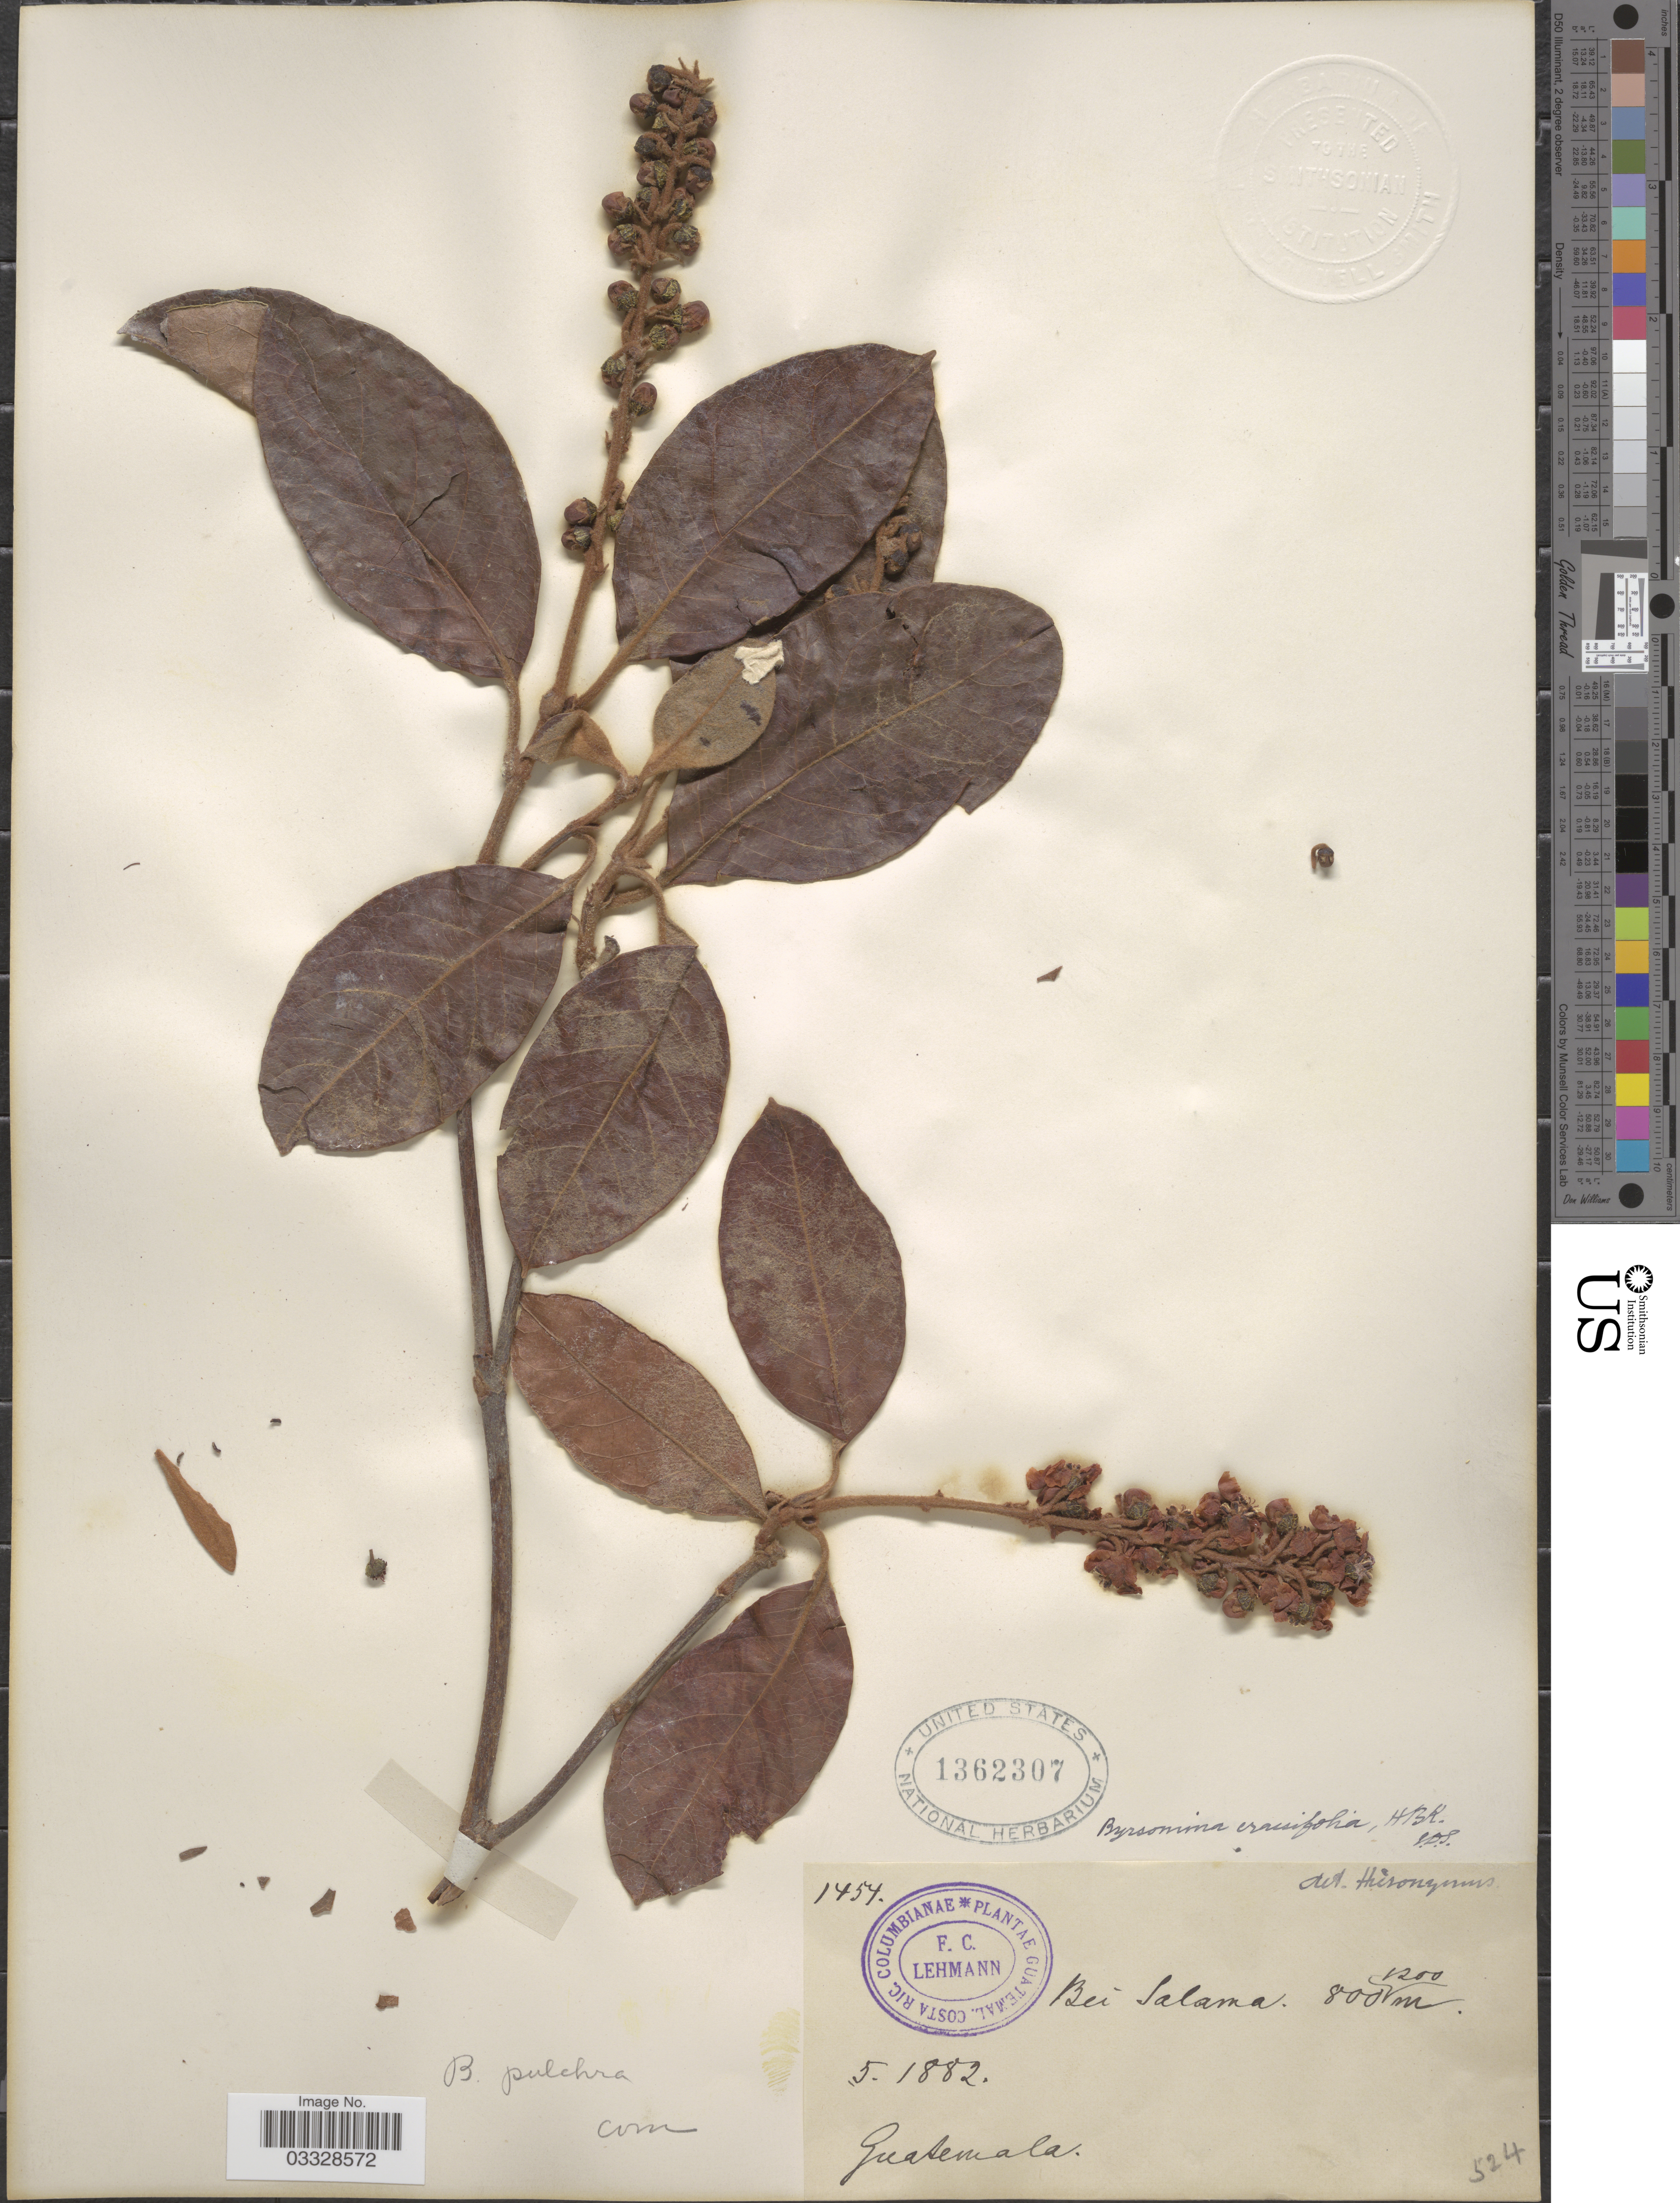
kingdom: Plantae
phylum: Tracheophyta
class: Magnoliopsida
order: Malpighiales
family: Malpighiaceae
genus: Byrsonima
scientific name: Byrsonima crassifolia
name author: (L.) Kunth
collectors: F. C. Lehmann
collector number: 1454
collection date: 1882-05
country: Guatemala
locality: Bei Salama.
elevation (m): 800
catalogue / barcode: US 1362307